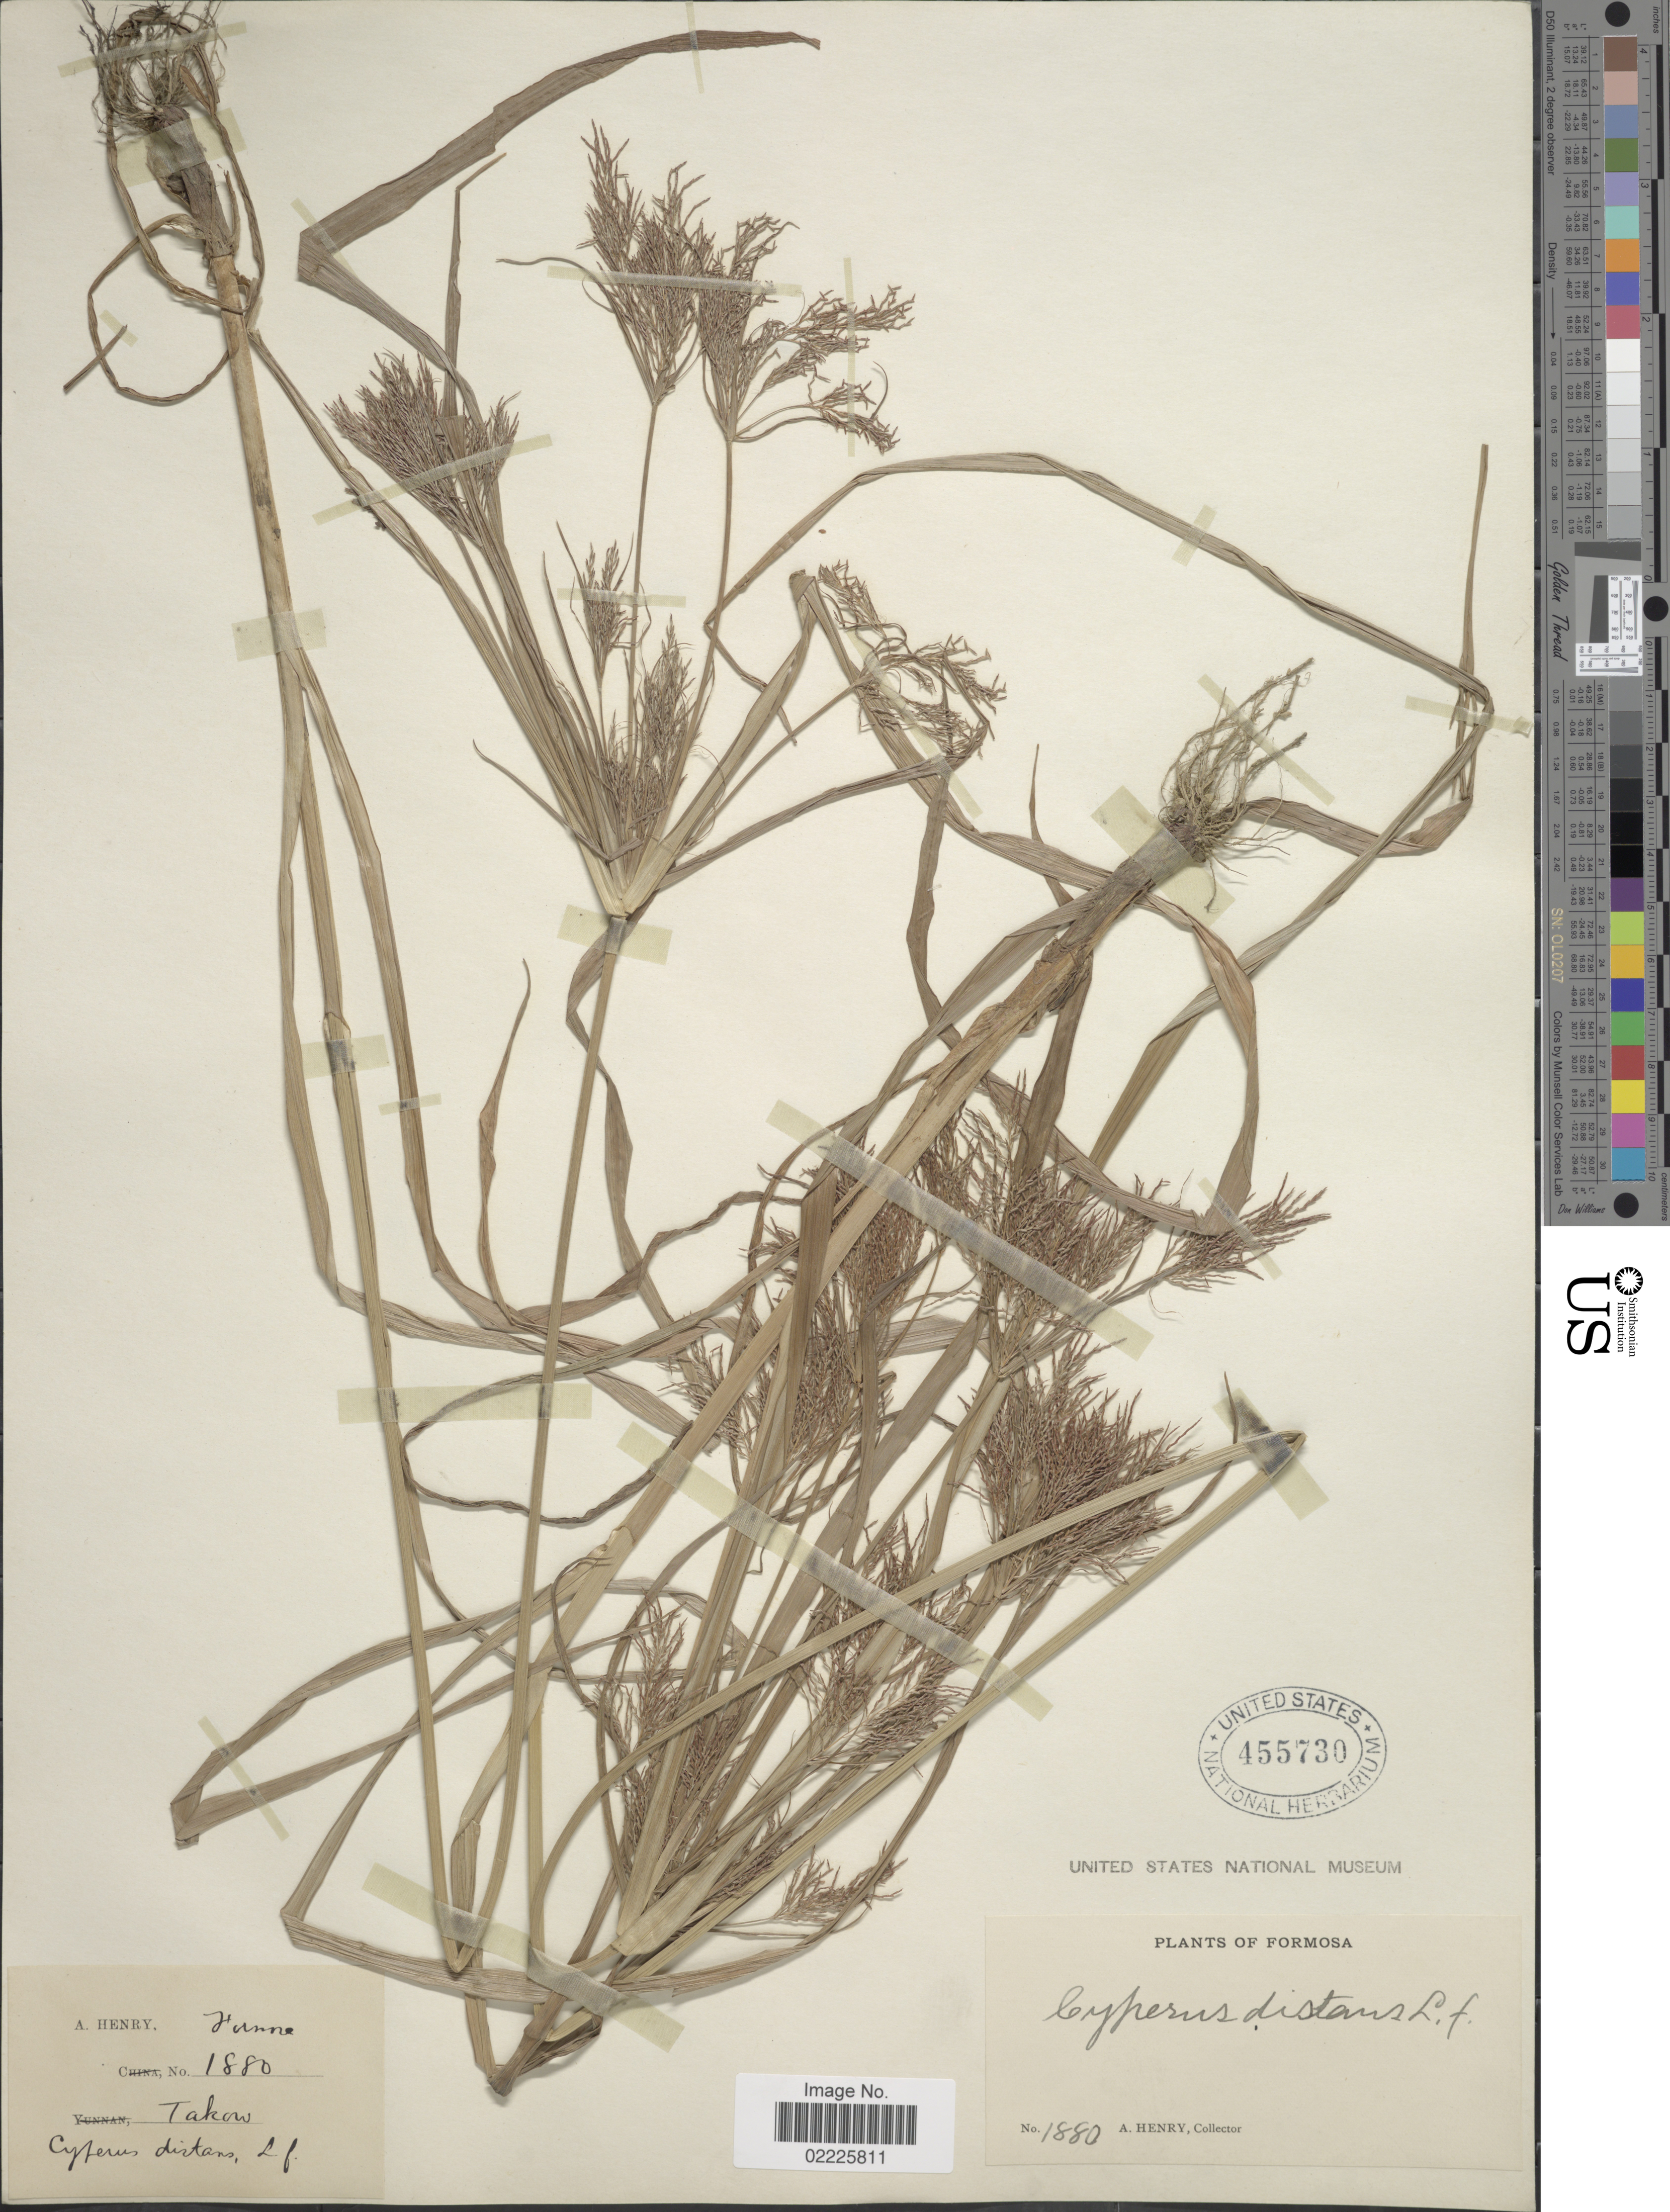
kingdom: Plantae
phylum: Tracheophyta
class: Liliopsida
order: Poales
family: Cyperaceae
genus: Cyperus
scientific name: Cyperus distans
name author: L. f.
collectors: A. Henry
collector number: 1880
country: Taiwan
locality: Formosa, Takow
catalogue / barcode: US 455730